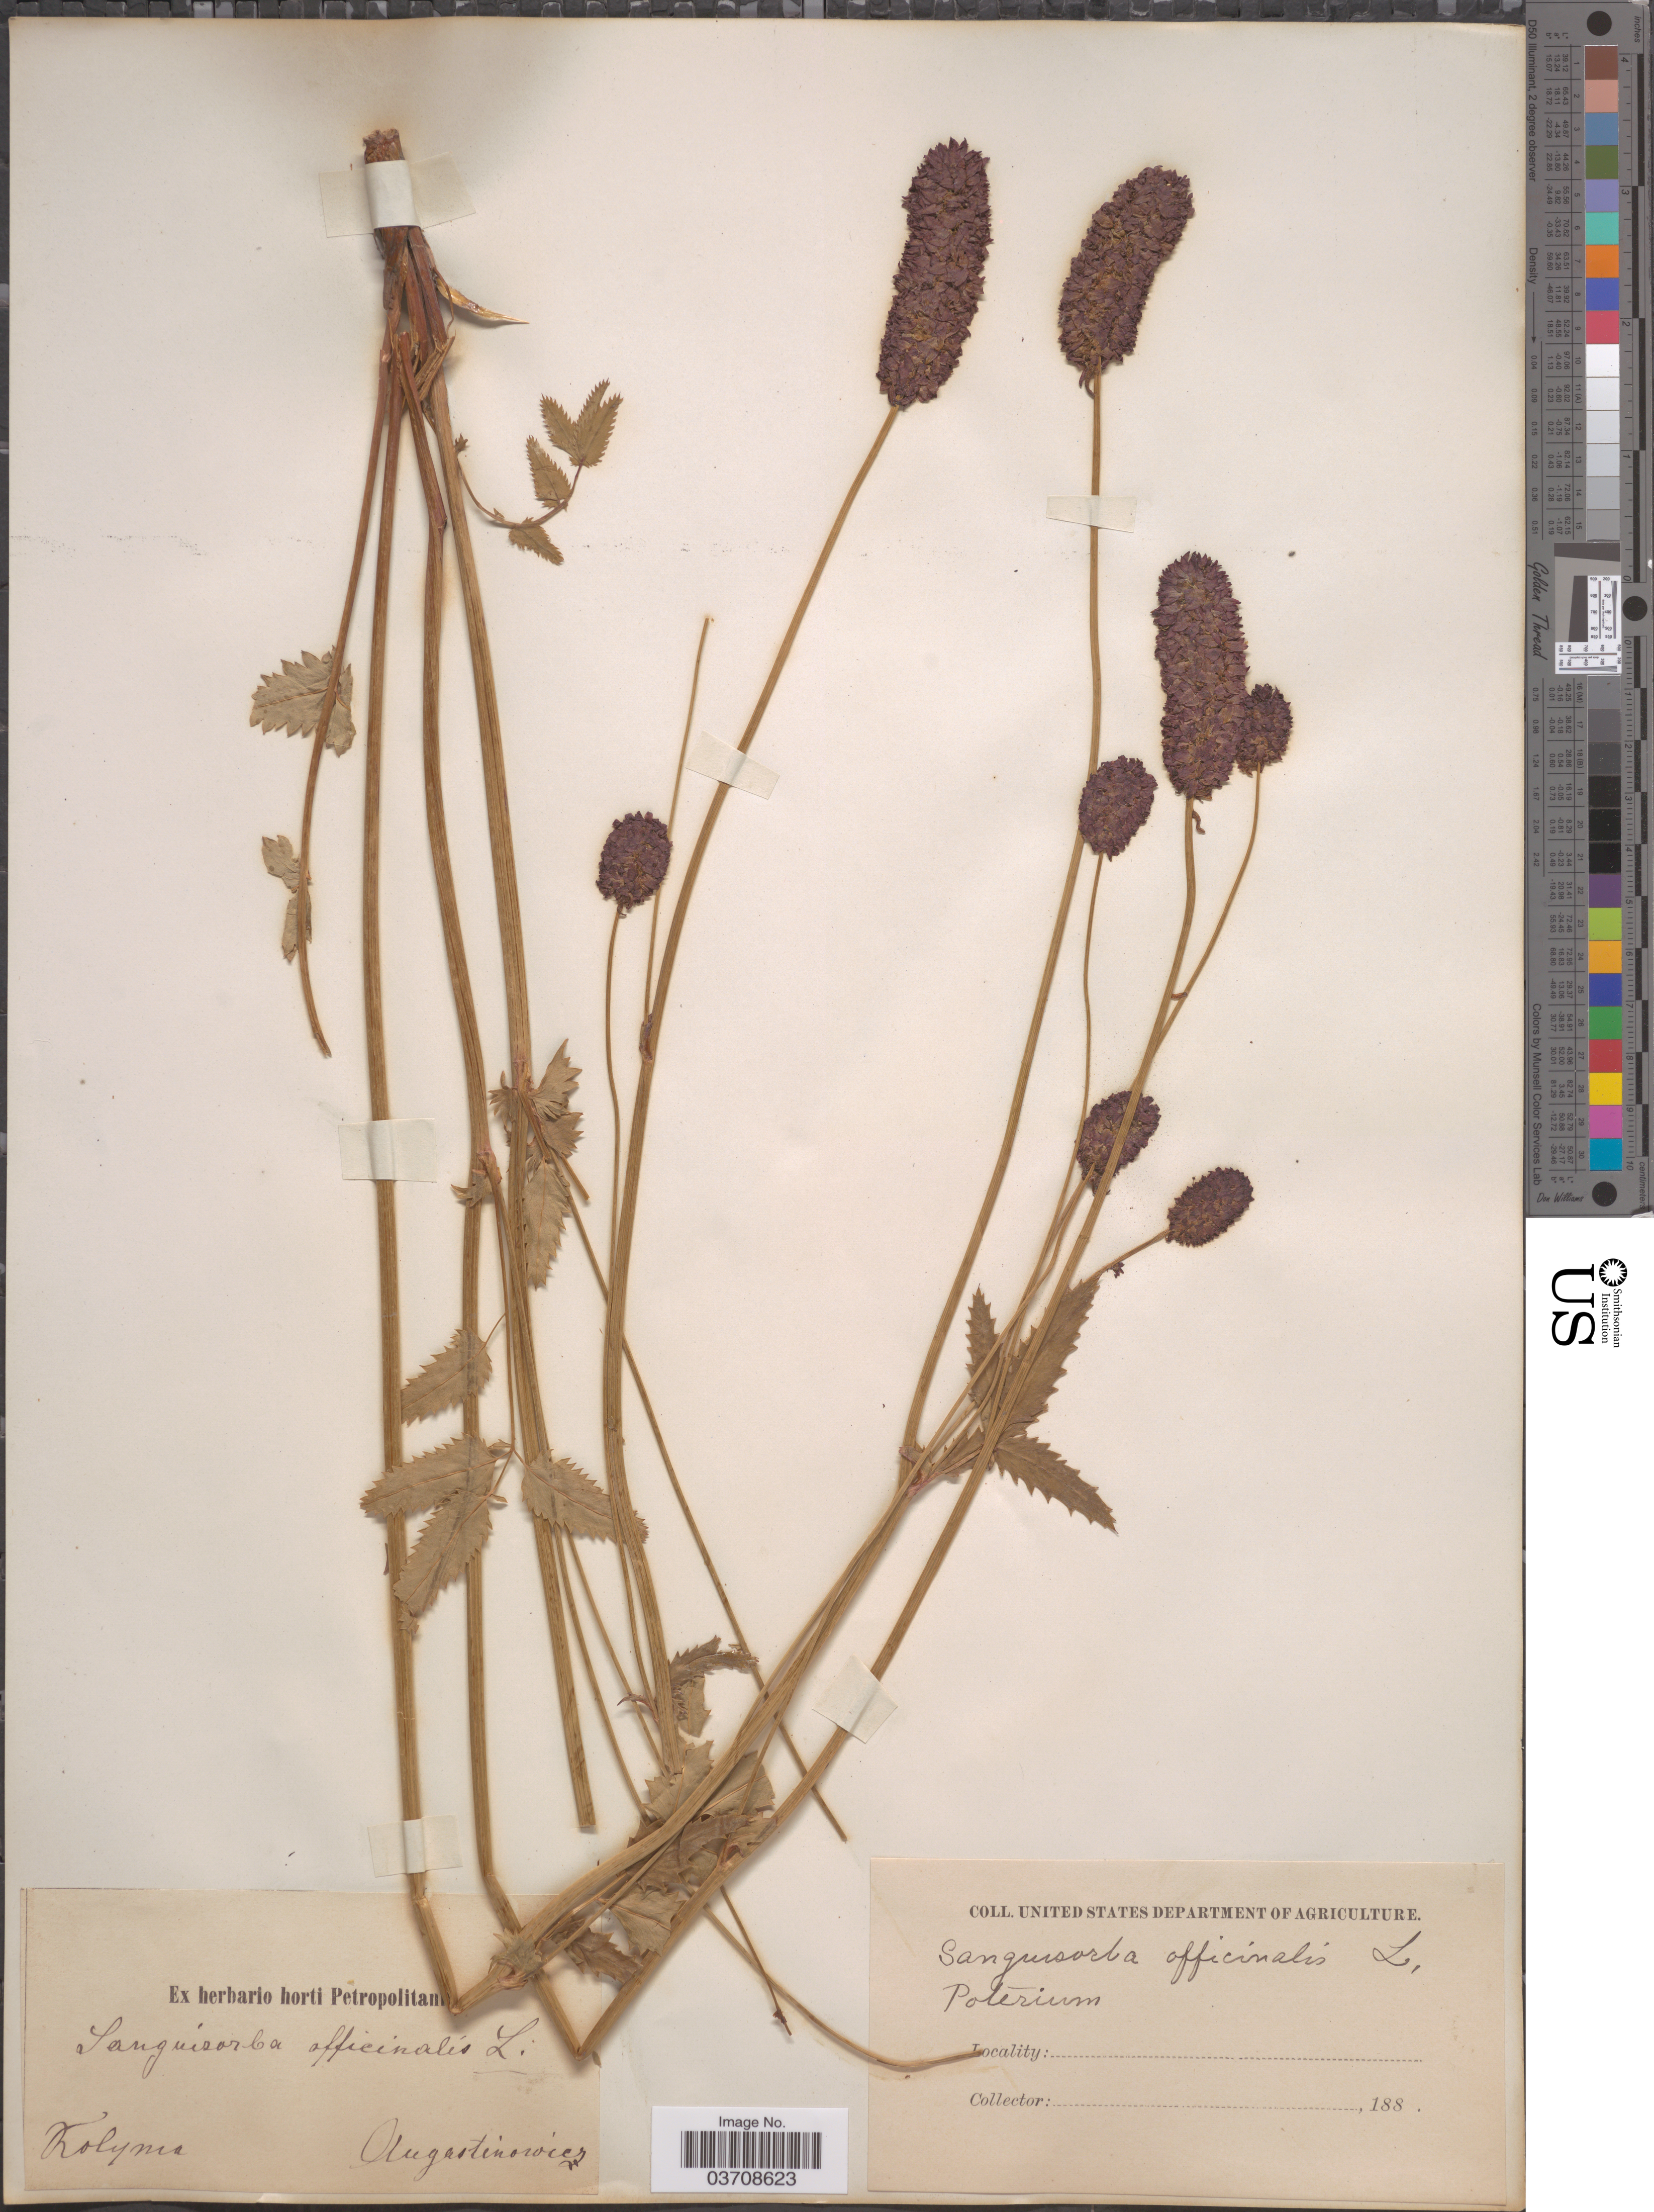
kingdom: Plantae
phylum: Tracheophyta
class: Magnoliopsida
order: Rosales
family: Rosaceae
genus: Sanguisorba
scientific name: Sanguisorba officinalis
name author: L.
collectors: Augustinowicz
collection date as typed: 188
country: Russian Federation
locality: Kolyma.